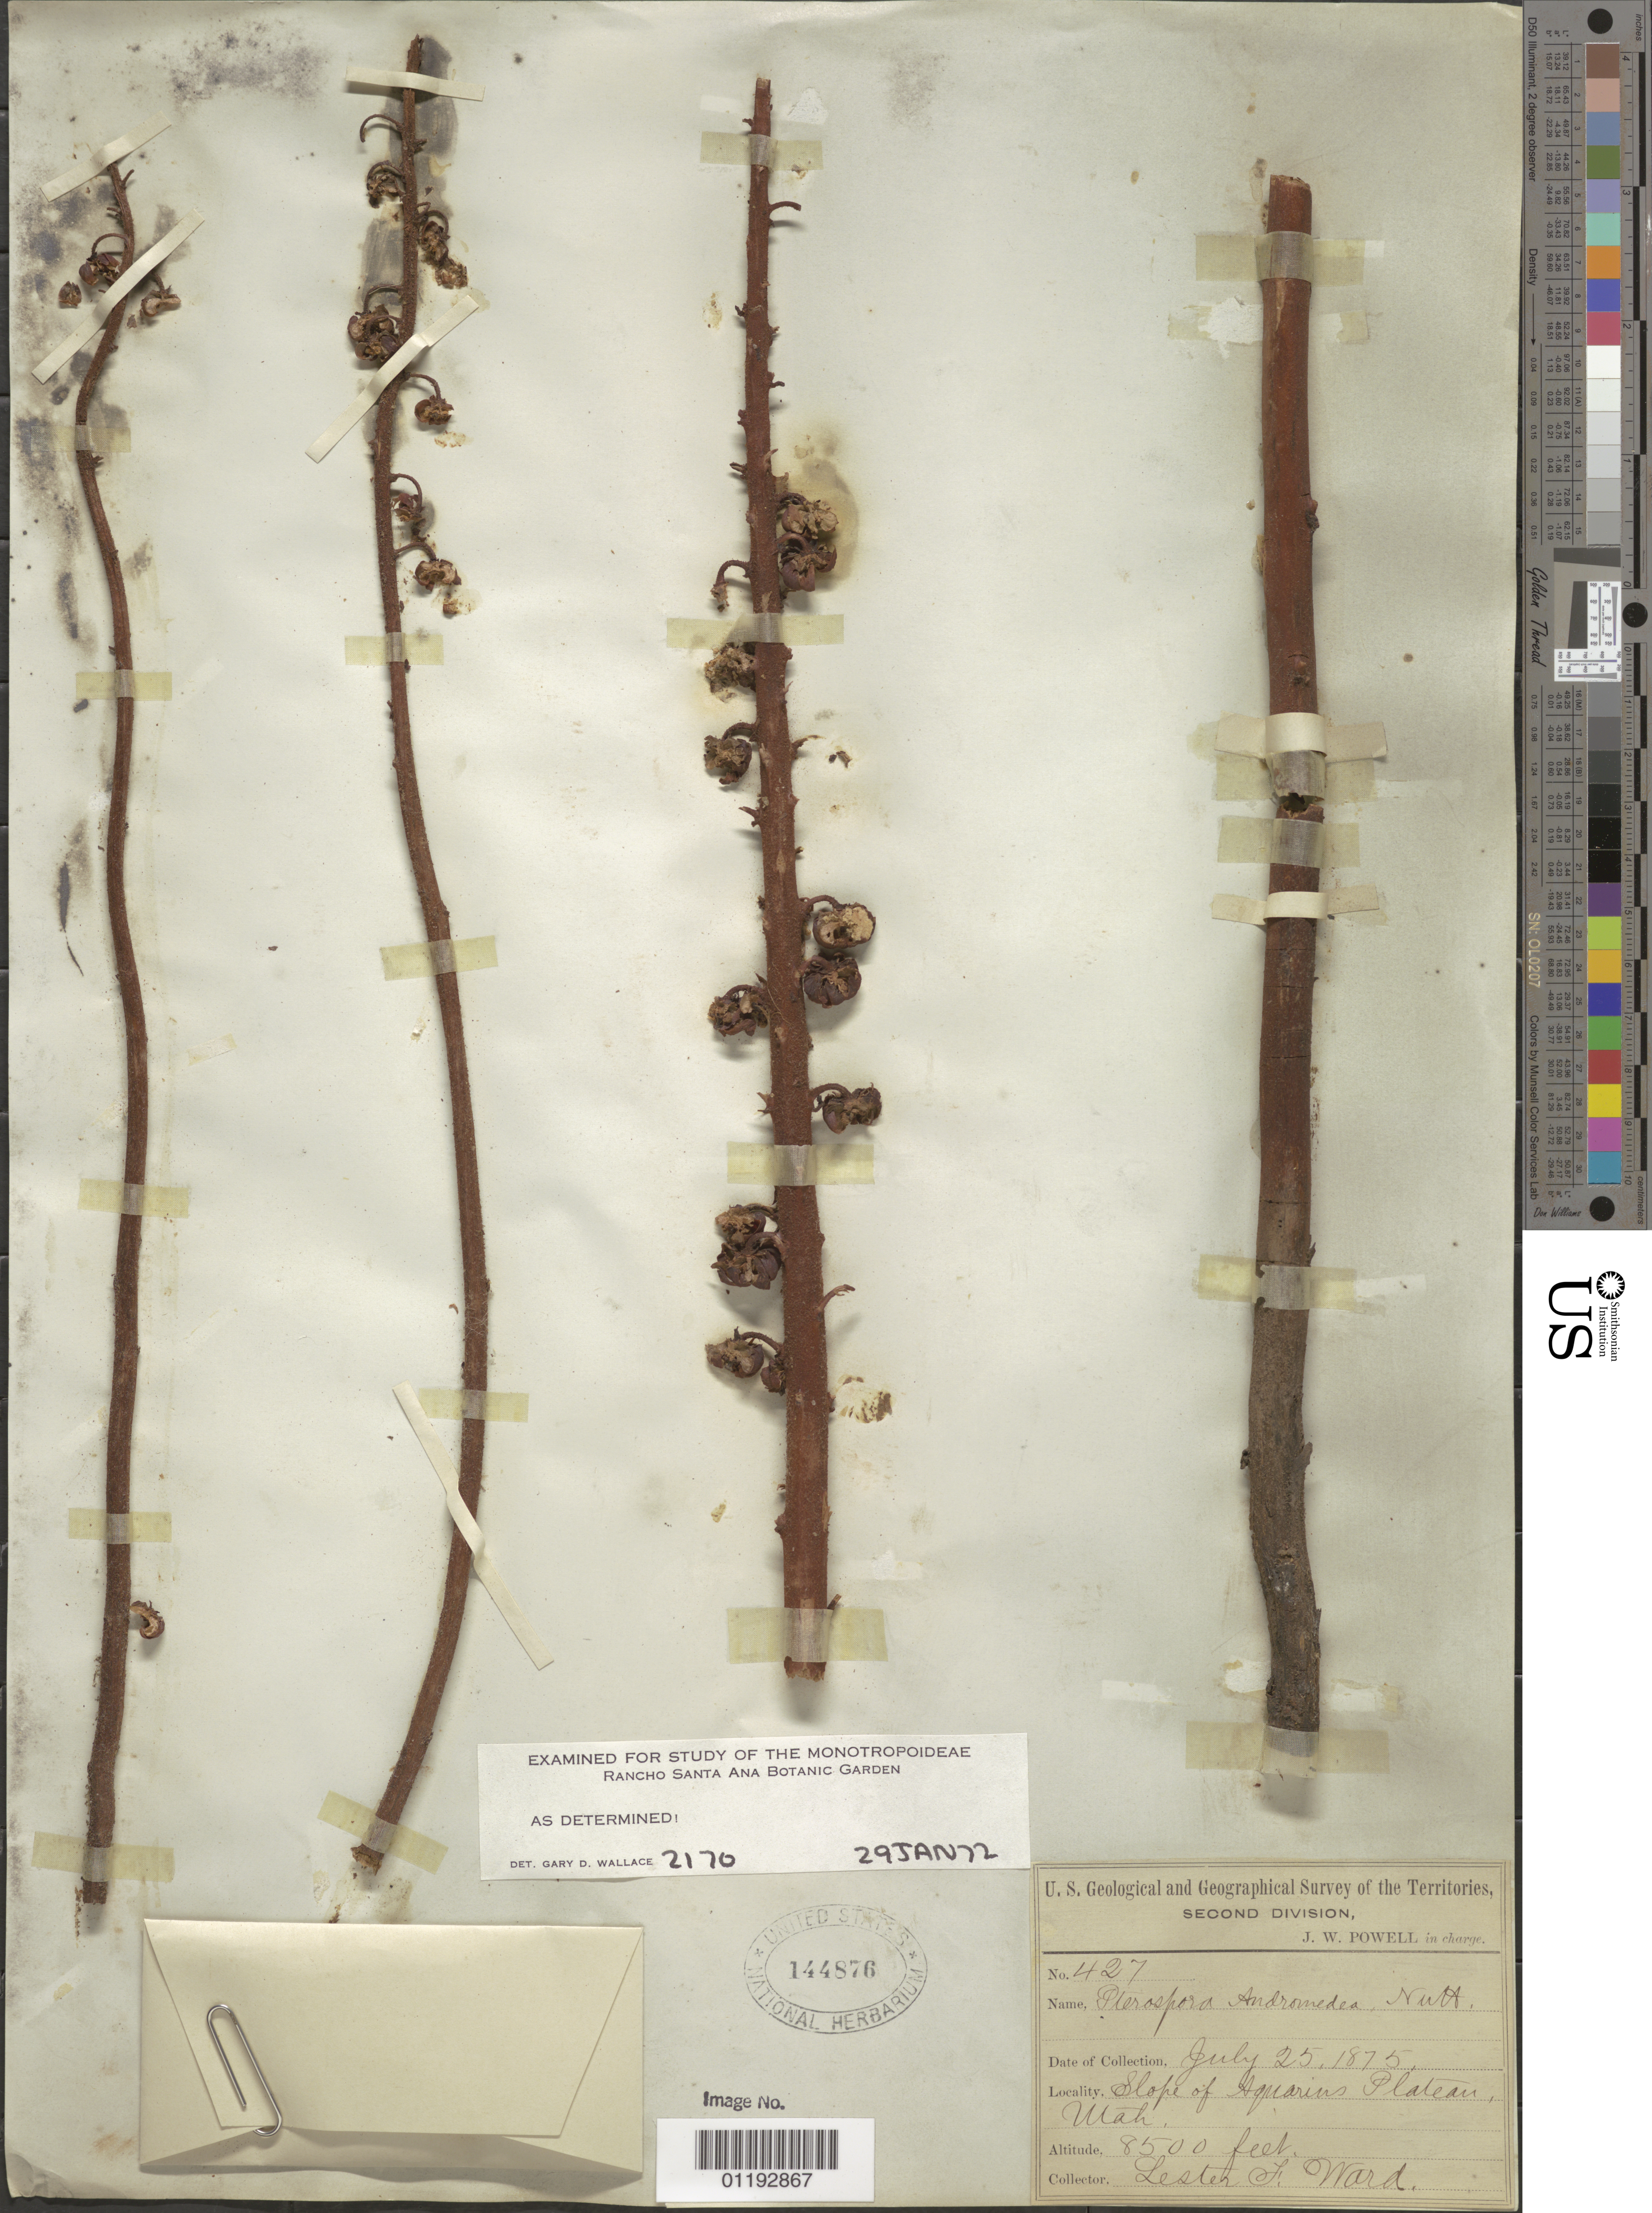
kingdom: Plantae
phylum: Tracheophyta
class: Magnoliopsida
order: Ericales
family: Ericaceae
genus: Pterospora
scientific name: Pterospora andromedea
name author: Nutt.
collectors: L. F. Ward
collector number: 427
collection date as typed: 25 Jul 1875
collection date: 1875-07-25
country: United States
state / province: Utah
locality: Slope of Aquarius Plateau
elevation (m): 2591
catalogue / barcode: US 144876